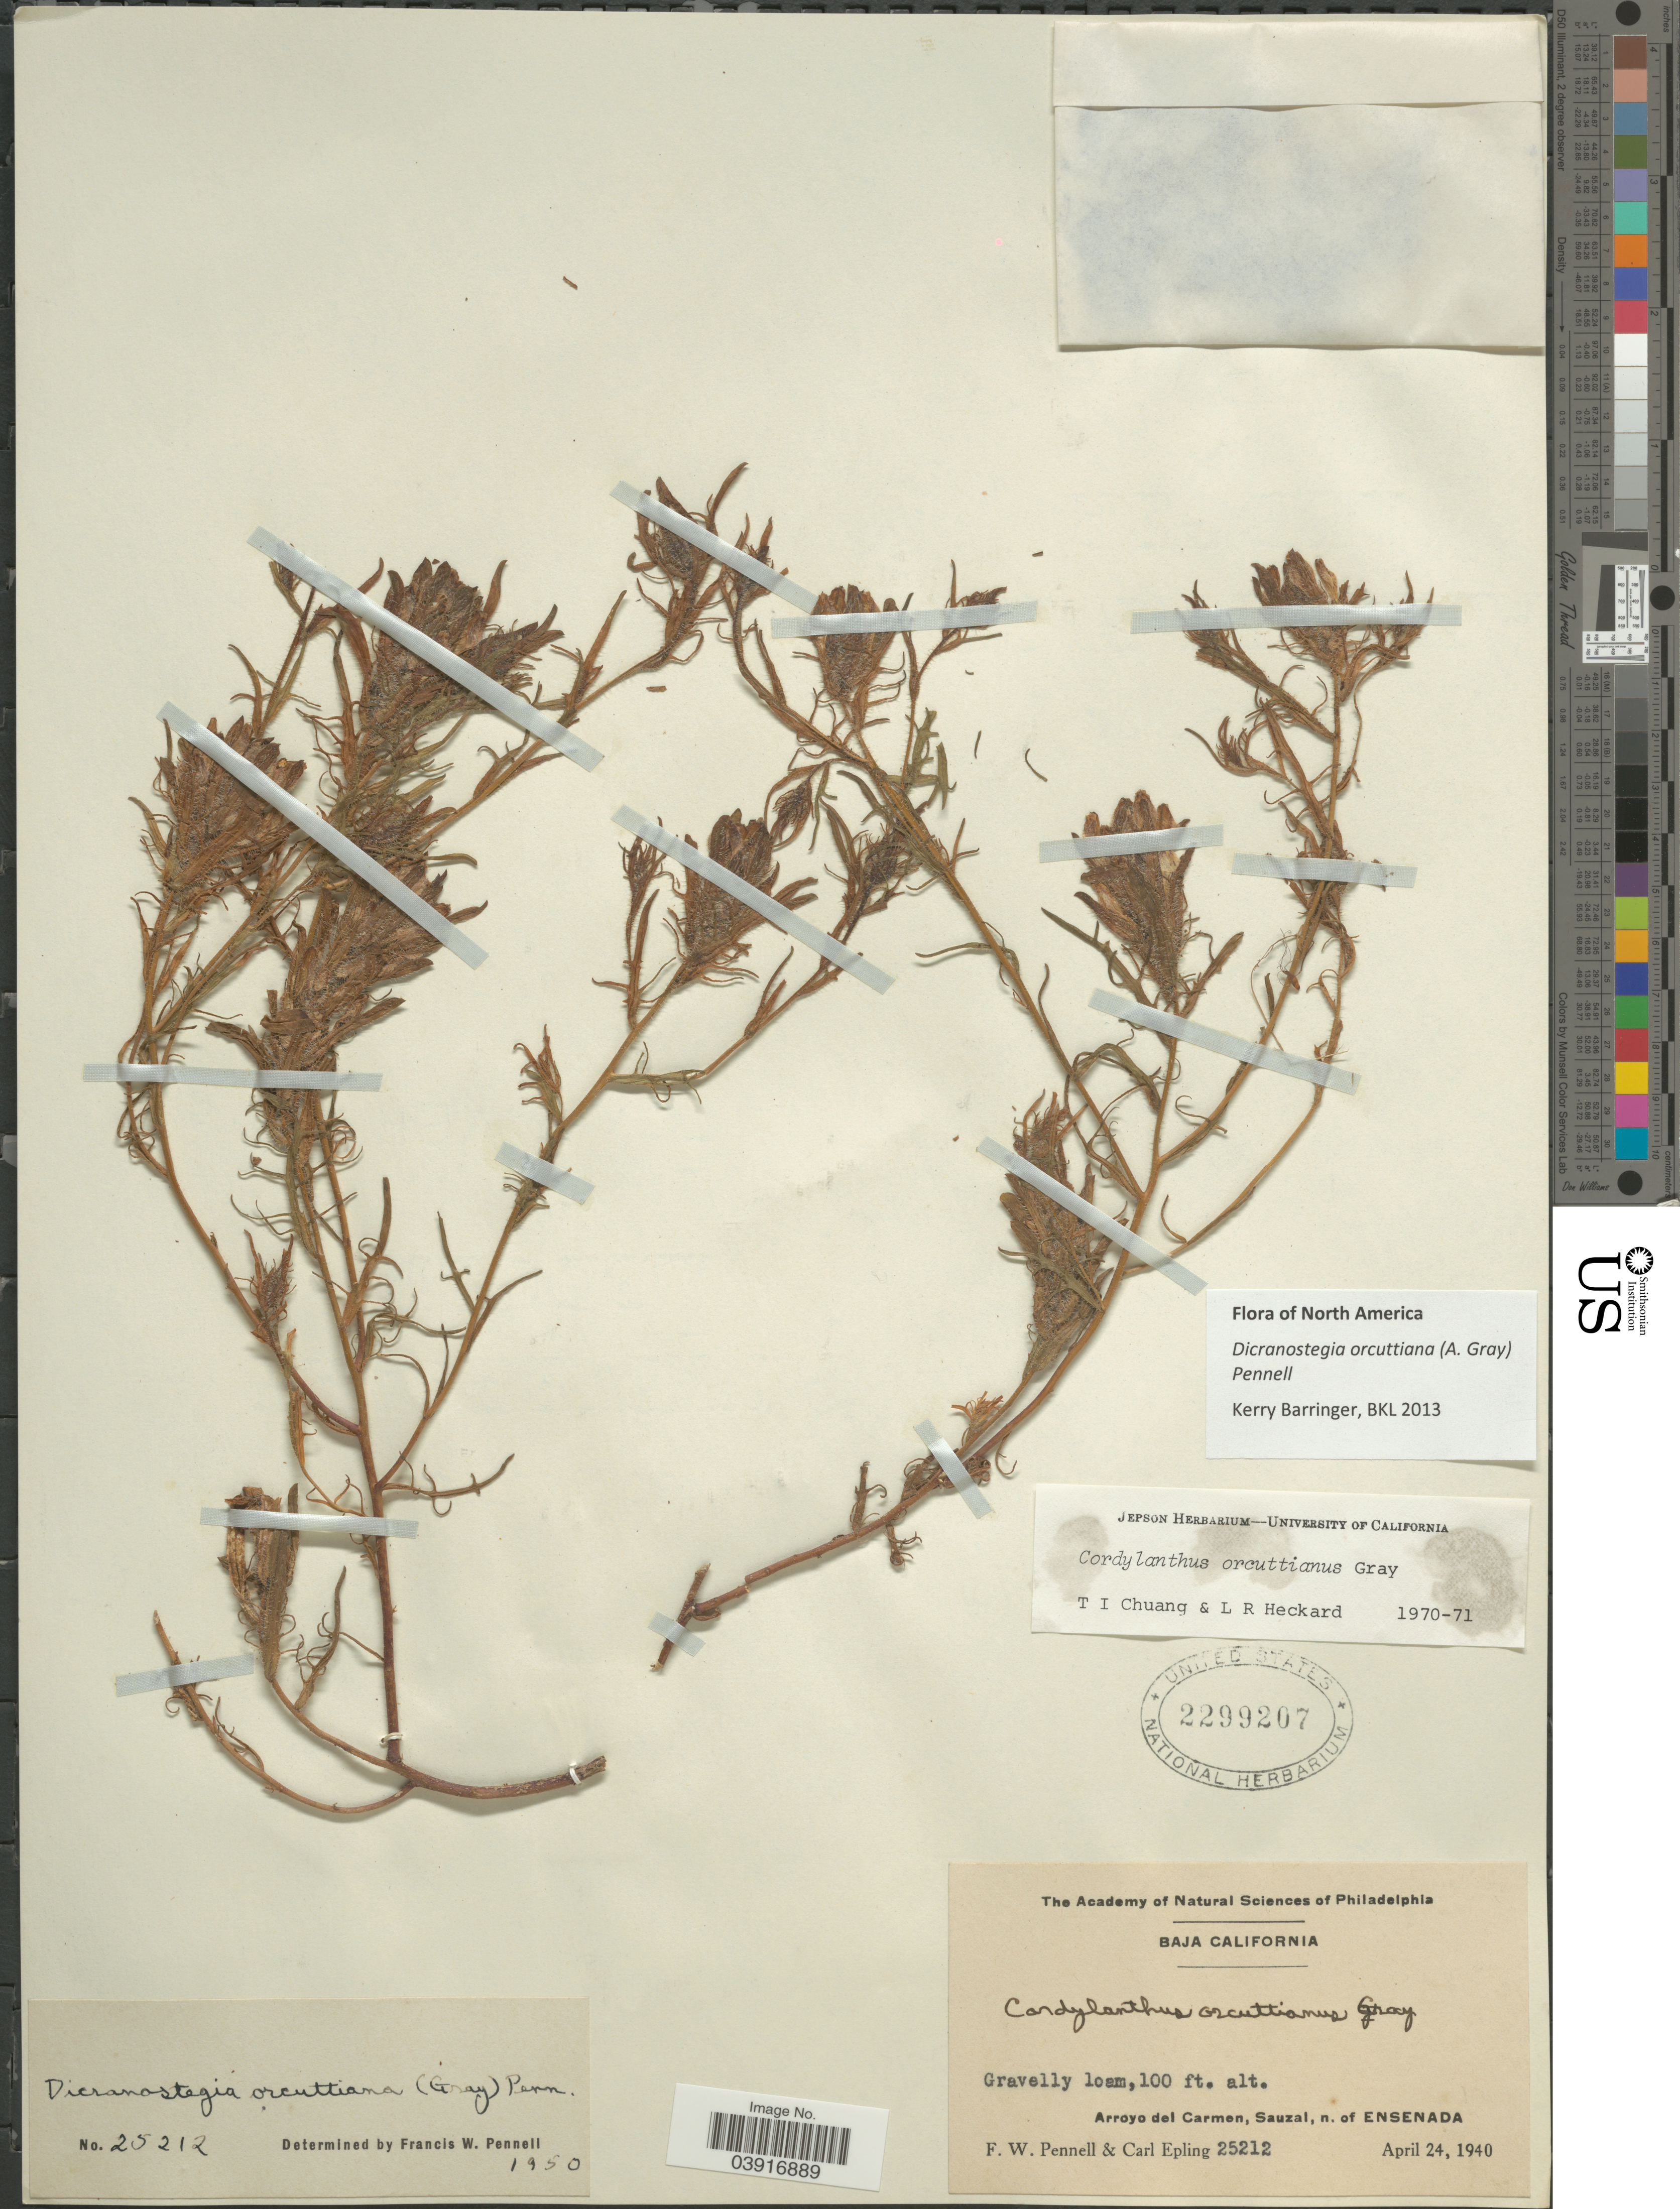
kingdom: Plantae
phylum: Tracheophyta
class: Magnoliopsida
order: Lamiales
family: Orobanchaceae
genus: Dicranostegia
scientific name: Dicranostegia orcuttiana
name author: (A. Gray) Pennell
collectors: F. W. Pennell & C. C. Epling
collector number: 25212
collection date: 1940-04-24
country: Mexico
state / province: Baja California Norte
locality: Arroyo del Carmen, Sauzal, n. of Ensenada.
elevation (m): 30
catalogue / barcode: US 2299207